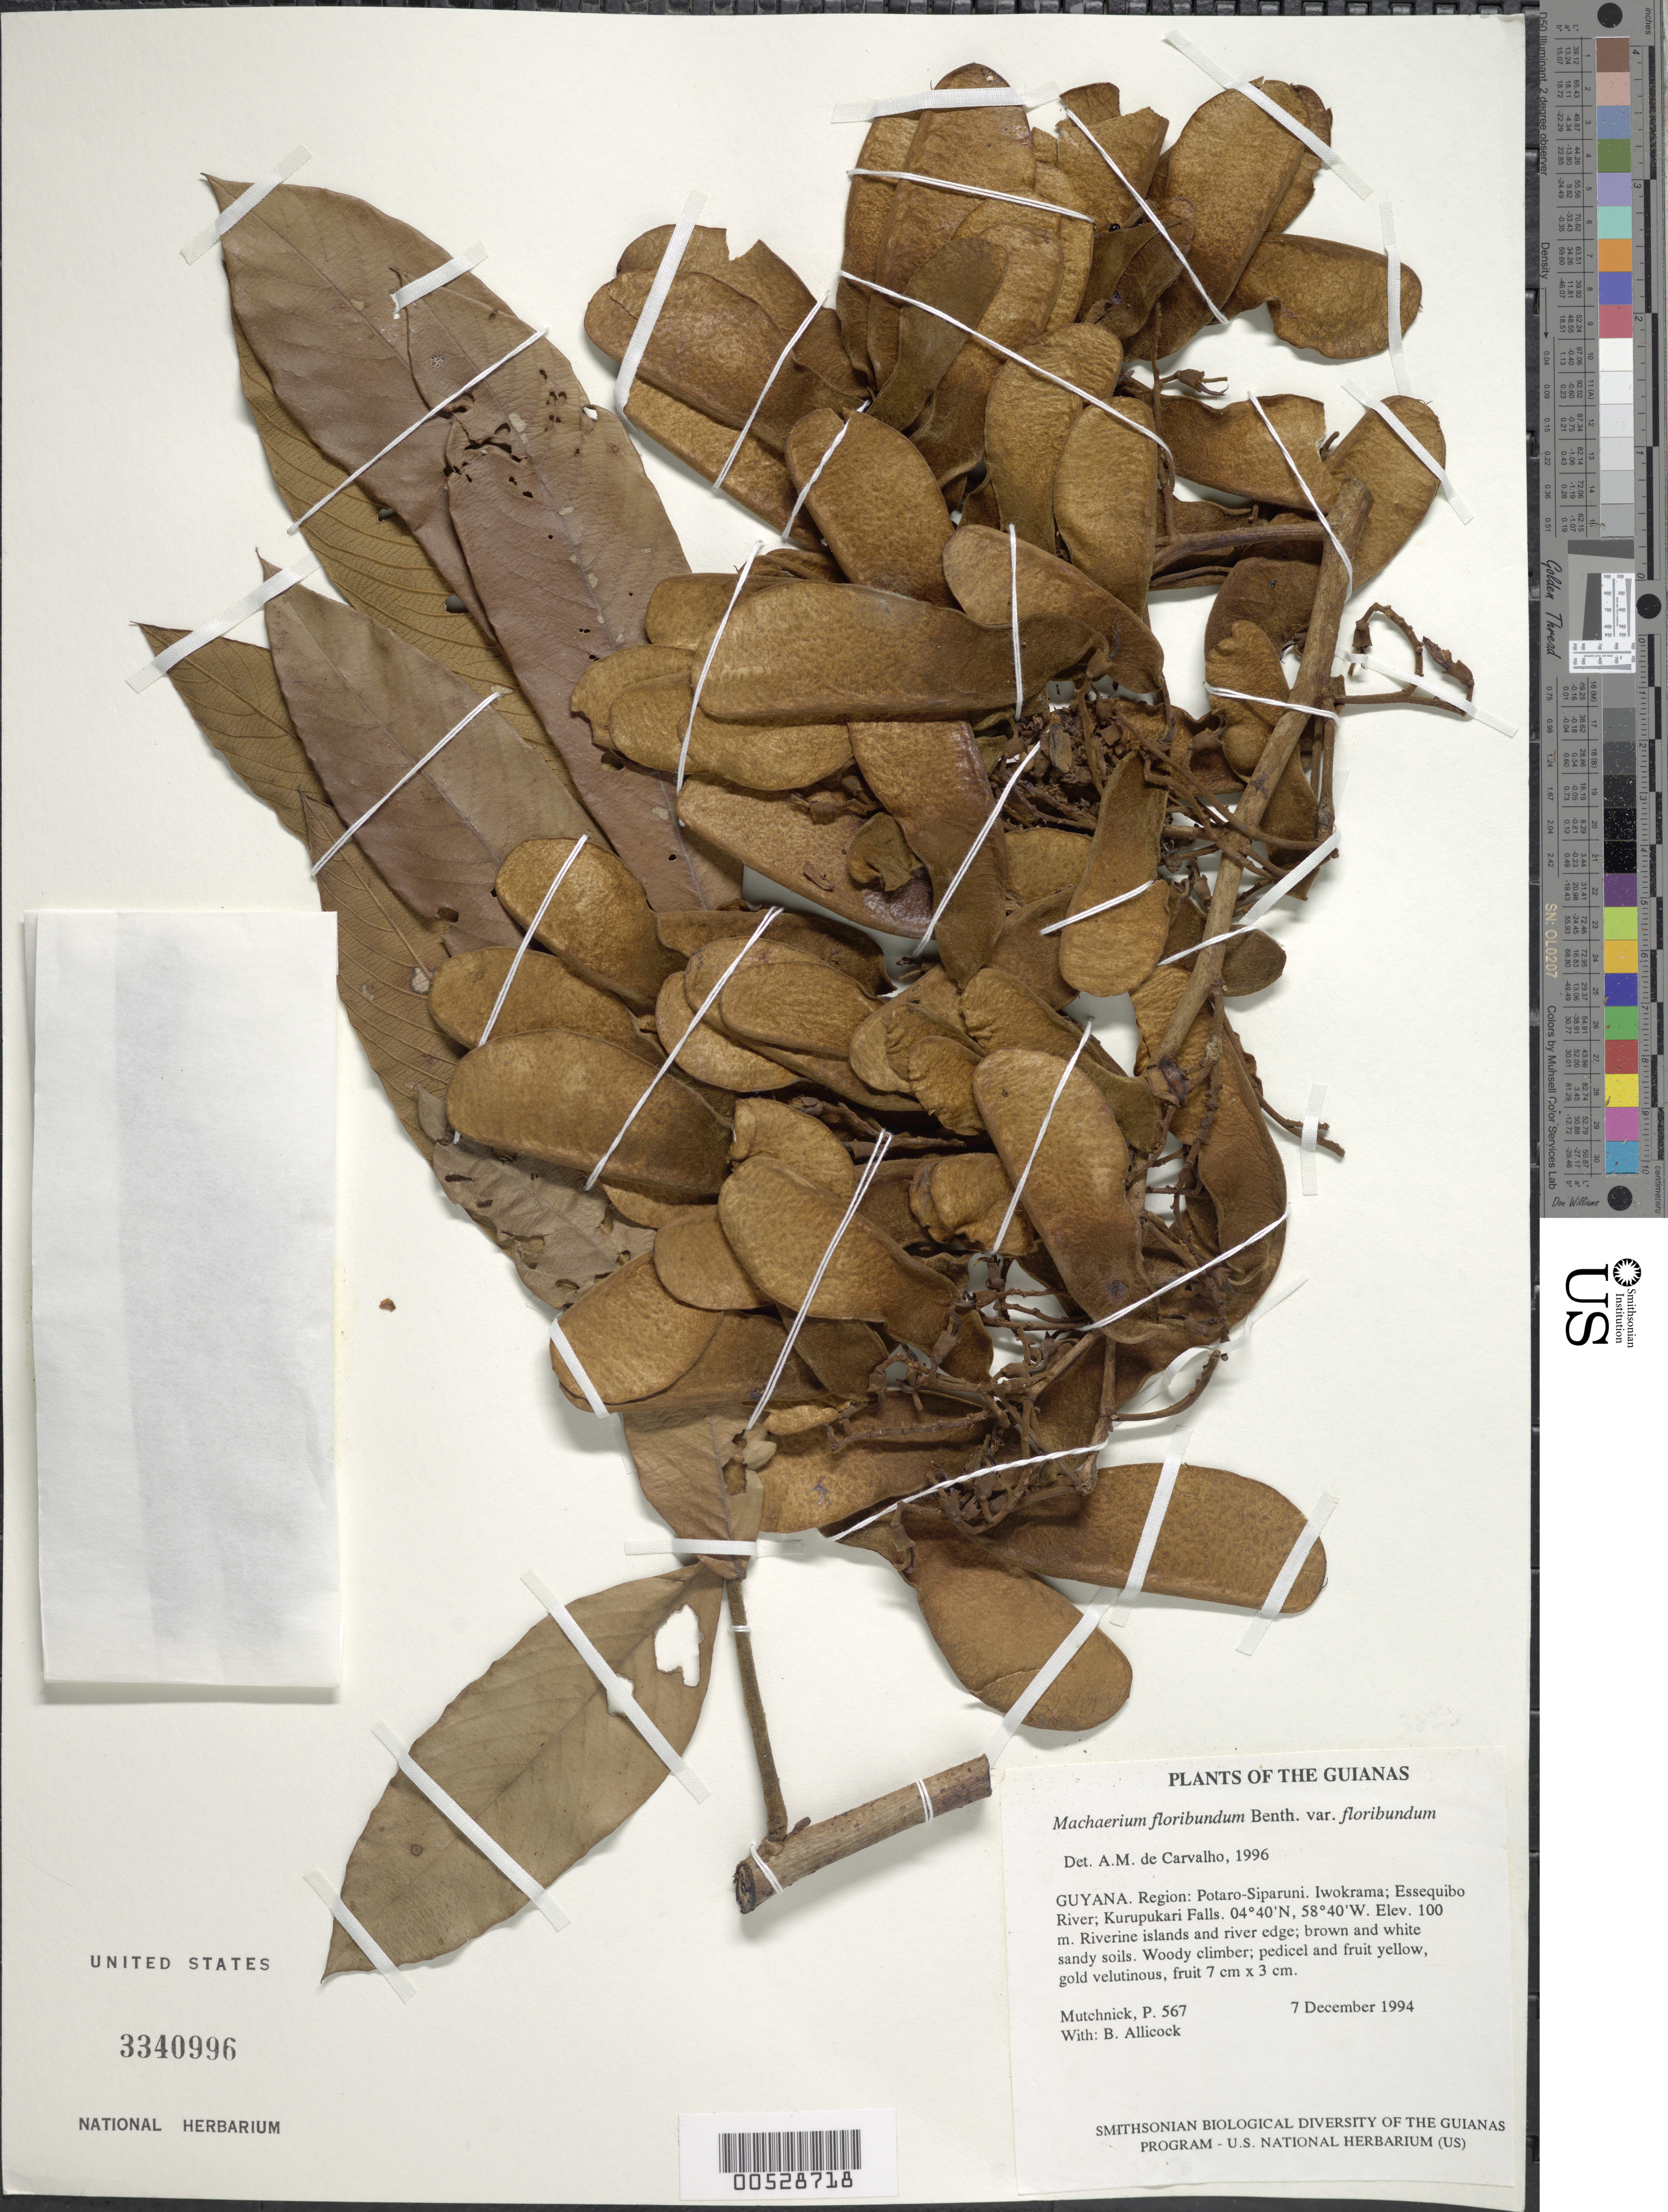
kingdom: Plantae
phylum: Tracheophyta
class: Magnoliopsida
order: Fabales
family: Fabaceae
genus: Machaerium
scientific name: Machaerium floribundum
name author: Benth.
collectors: P. Mutchnick & B. Allicock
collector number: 567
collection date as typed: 7 December 1994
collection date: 1994-12-07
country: Guyana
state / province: Potaro-Siparuni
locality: Iwokrama; Essequibo River; Kurupukari Falls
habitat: Riverine islands and river edge; brown and white sandy soils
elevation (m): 100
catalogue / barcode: US 3340996